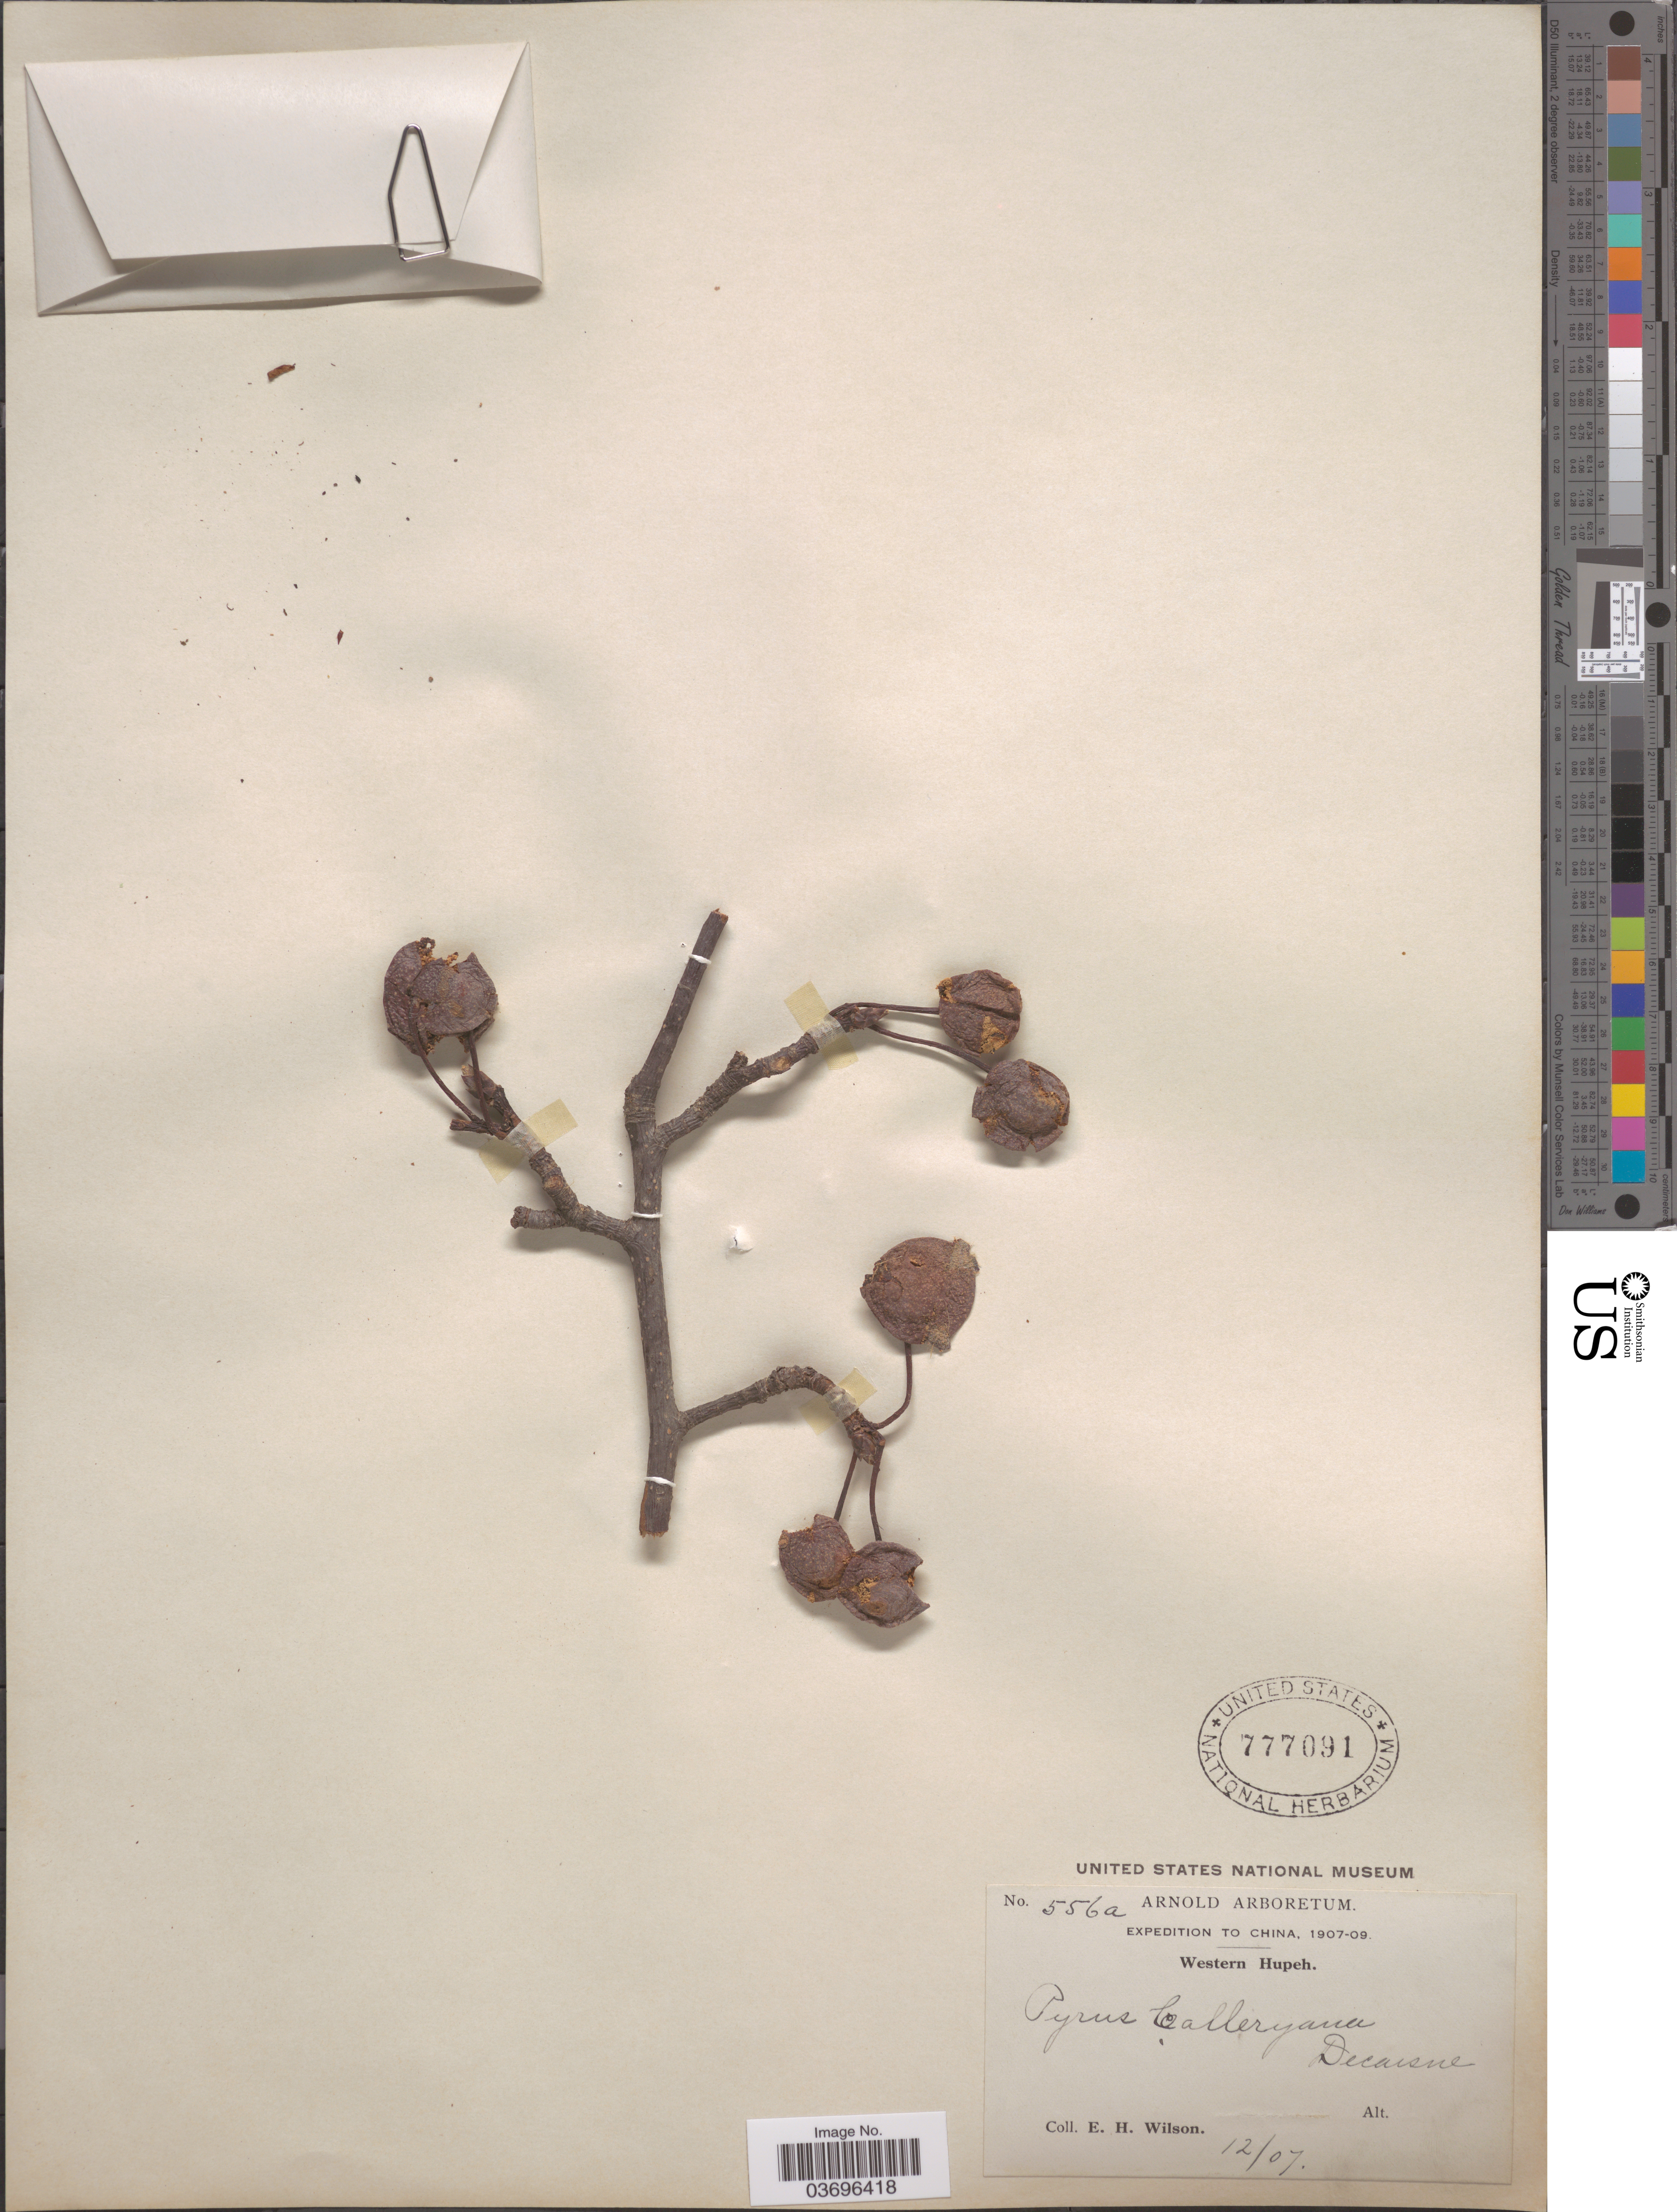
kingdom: Plantae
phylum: Tracheophyta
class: Magnoliopsida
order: Rosales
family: Rosaceae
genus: Pyrus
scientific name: Pyrus calleryana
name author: Decne.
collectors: E. Wilson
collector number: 556a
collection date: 1907-12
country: China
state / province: Hubei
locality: Western Hupeh.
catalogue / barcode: US 777091